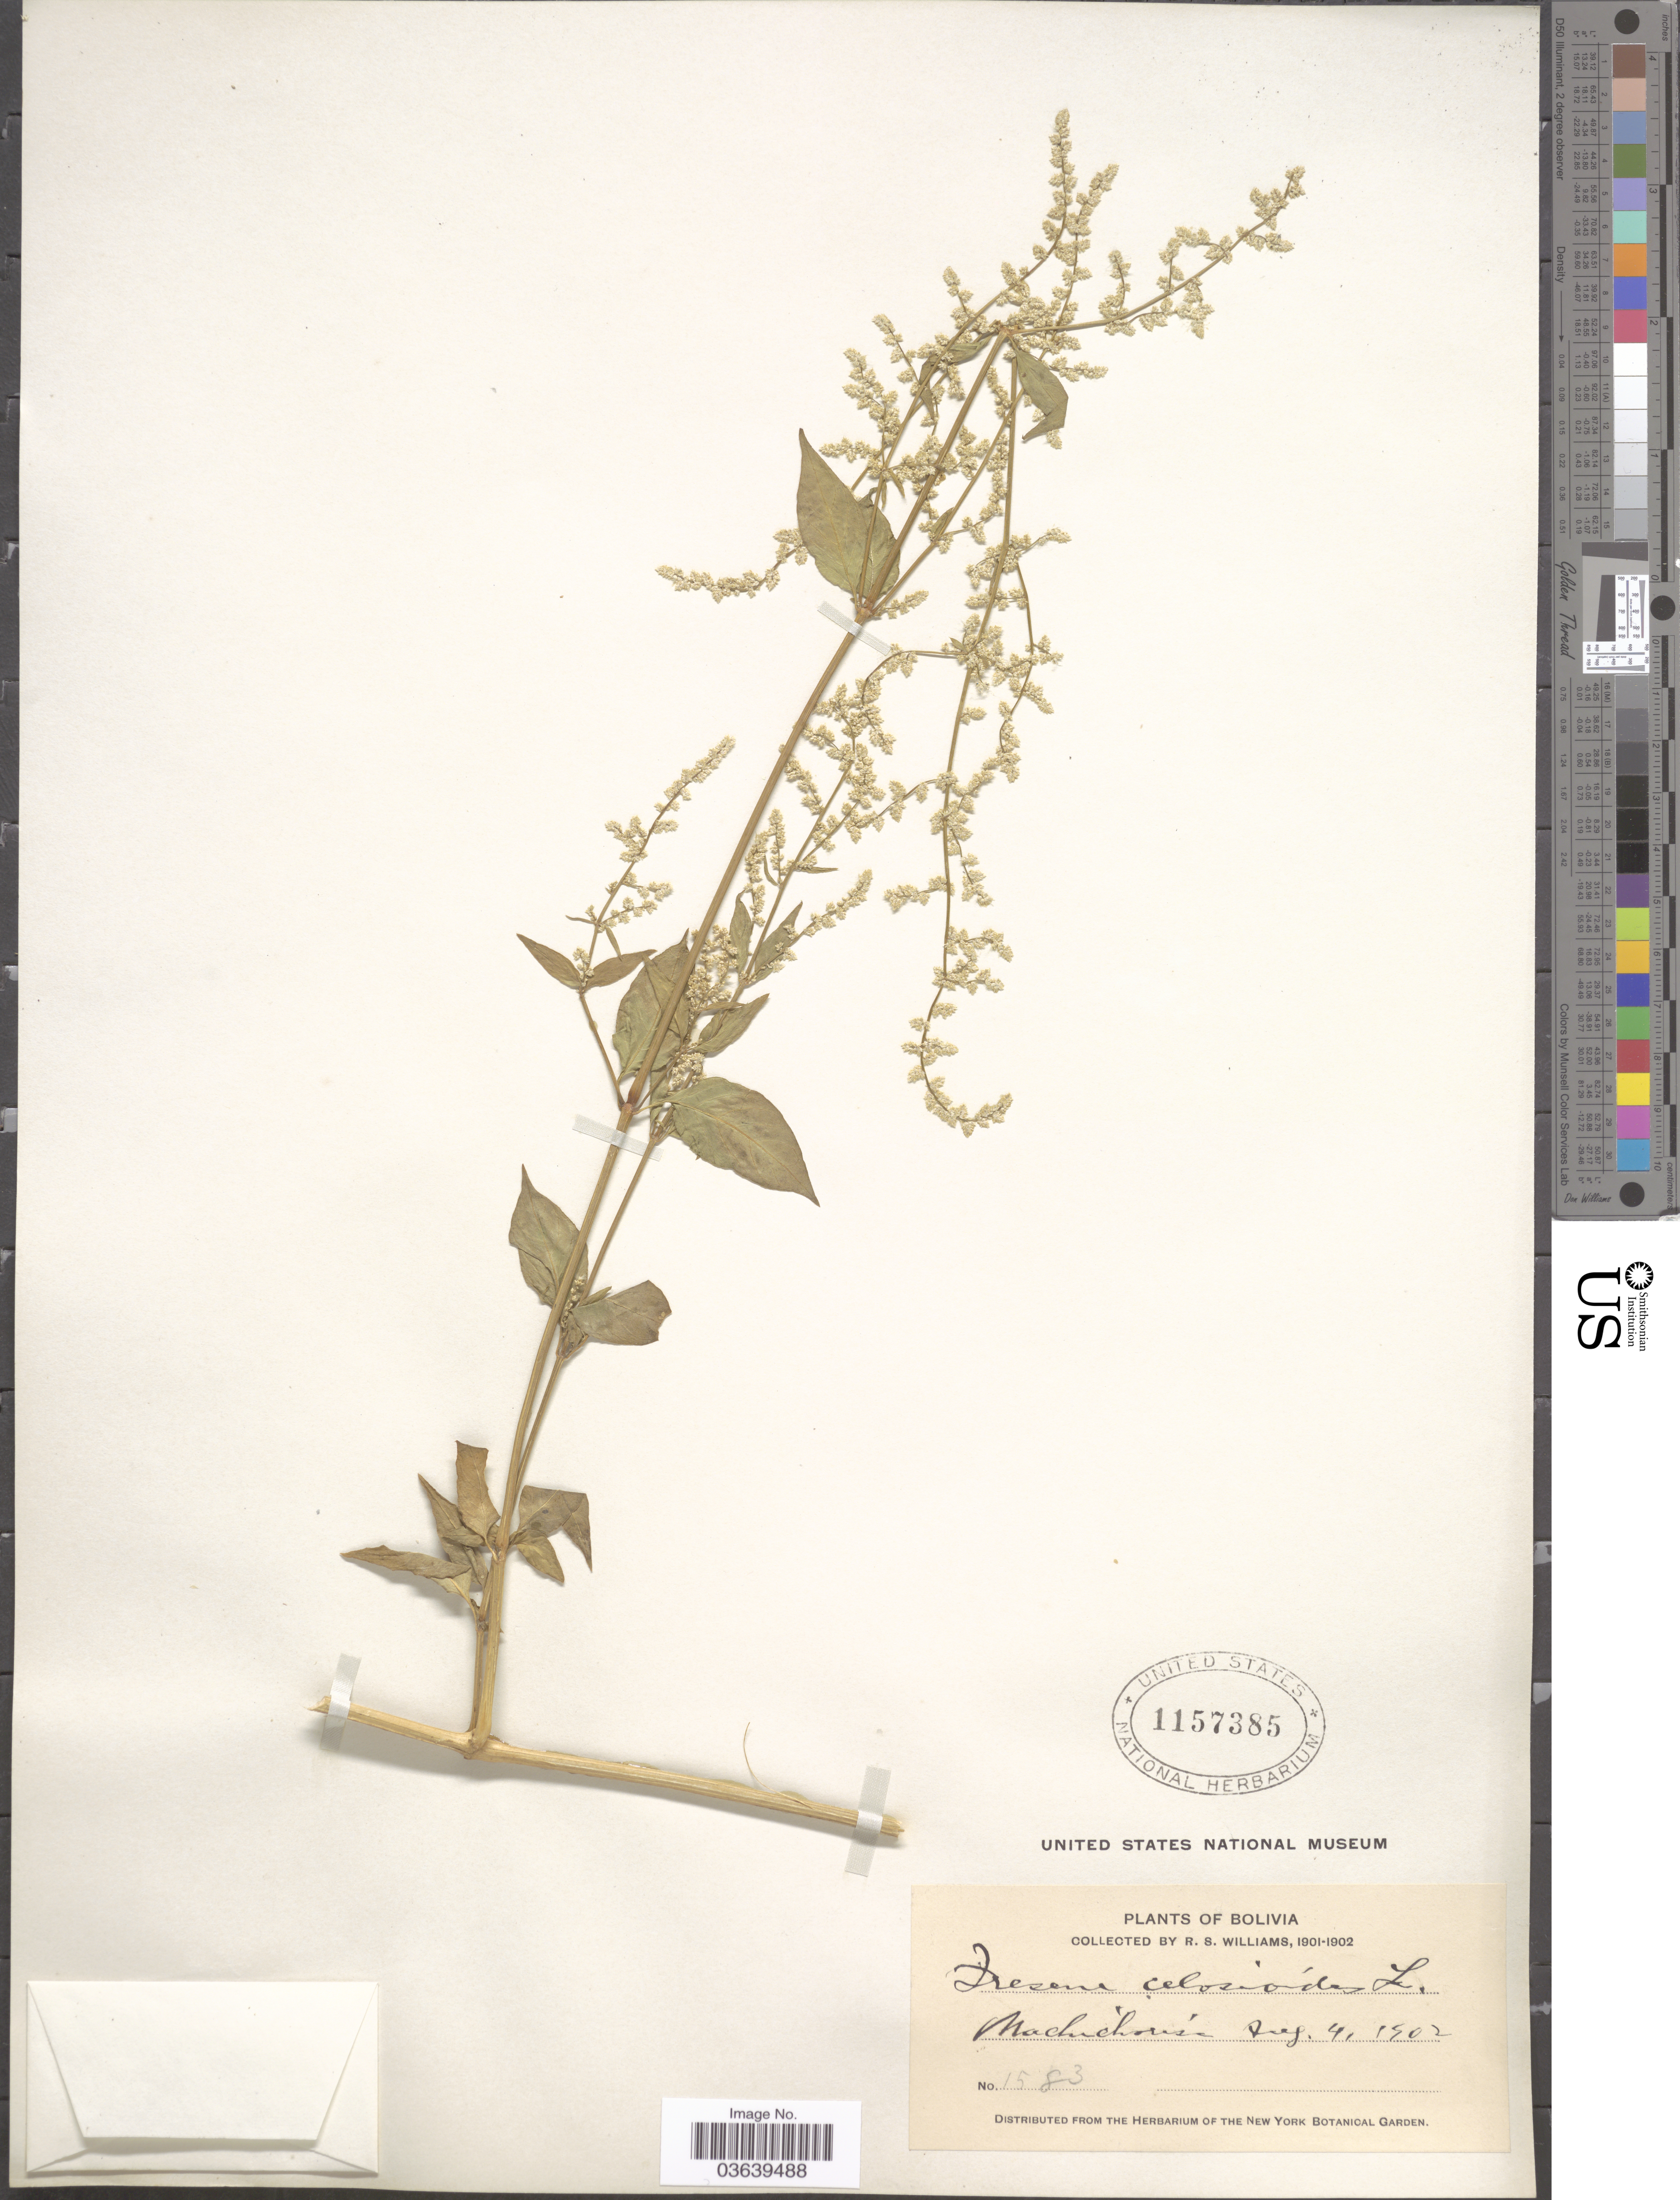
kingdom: Plantae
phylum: Tracheophyta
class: Magnoliopsida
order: Caryophyllales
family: Amaranthaceae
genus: Iresine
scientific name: Iresine celosia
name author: L.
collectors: R. S. Williams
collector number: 1583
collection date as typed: Aug. 4, 1902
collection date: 1902-08-04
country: Bolivia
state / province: La Paz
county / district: Franz Tamayo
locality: Machichorisa (near Aten)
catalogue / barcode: US 1157385